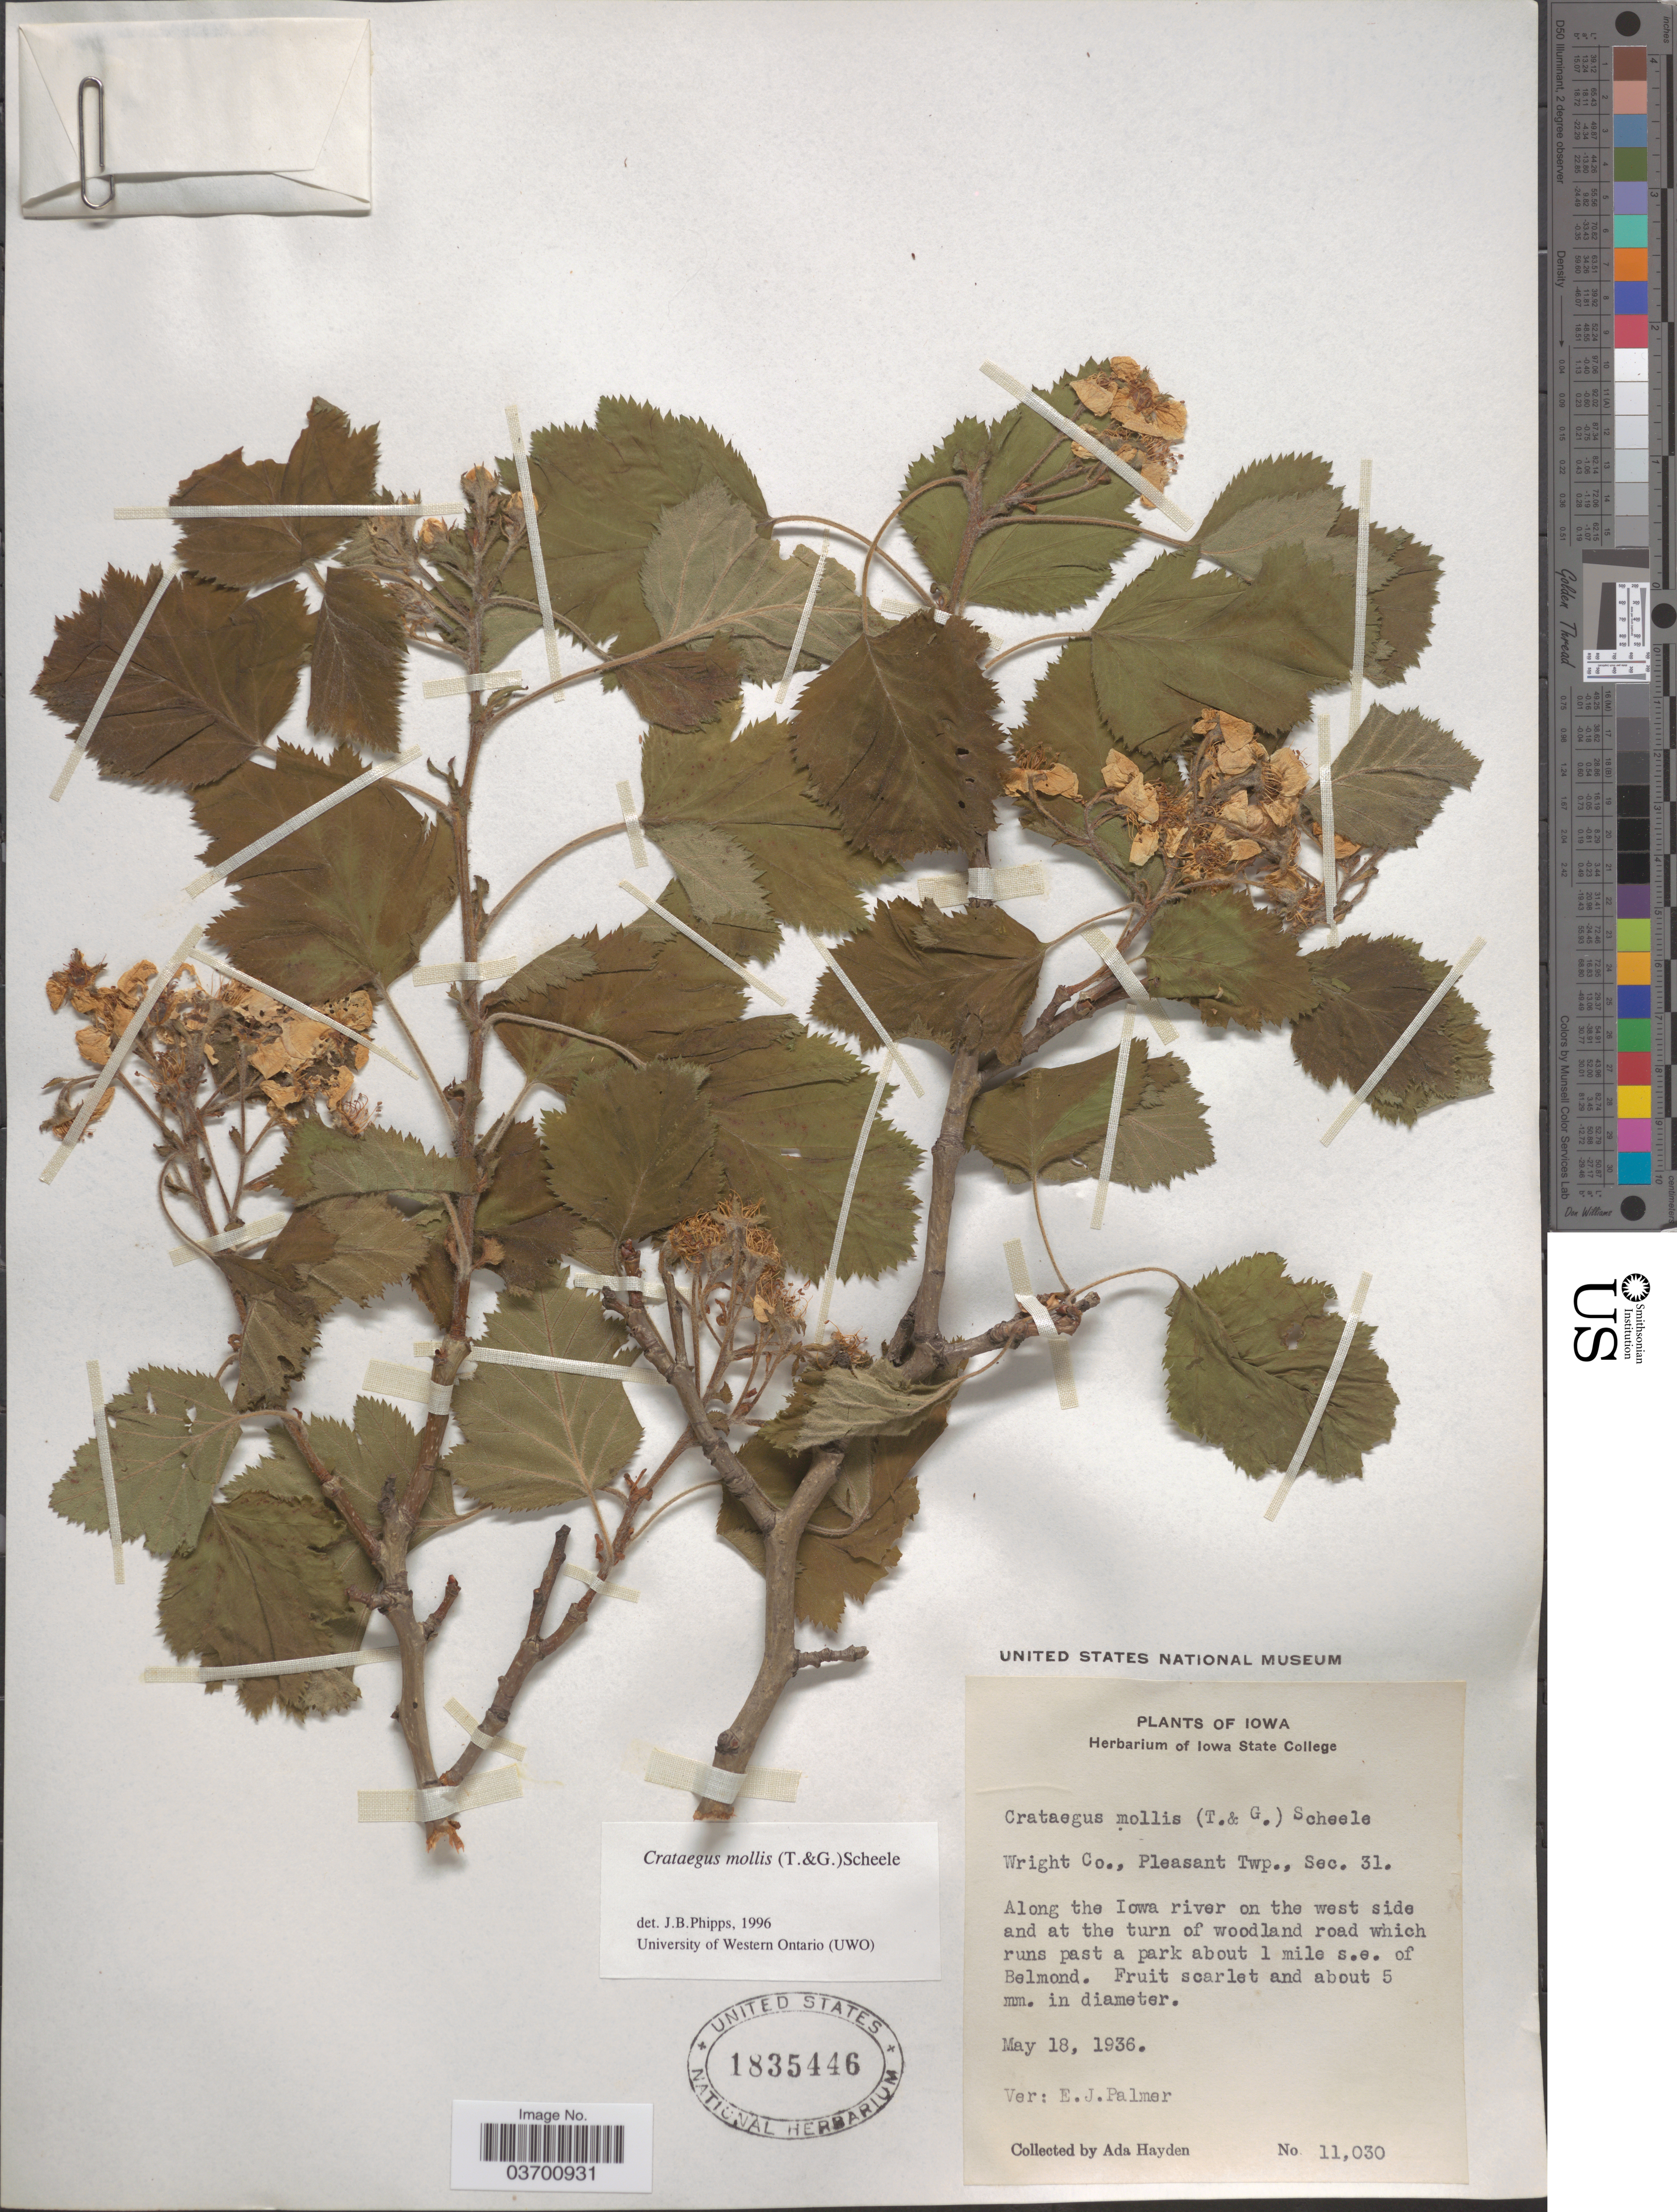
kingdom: Plantae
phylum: Tracheophyta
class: Magnoliopsida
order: Rosales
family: Rosaceae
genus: Crataegus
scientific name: Crataegus mollis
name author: (Torr. & A. Gray) Scheele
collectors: Ada Hayden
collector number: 11030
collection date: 1936-05-18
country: United States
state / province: Iowa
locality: Wright Co., Pleasant Twp., Sec. 31. Along the Iowa river on the west side and at the turn of woodland road which runs past a park about 1 mile s.e. of Belmond.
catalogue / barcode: US 1835446